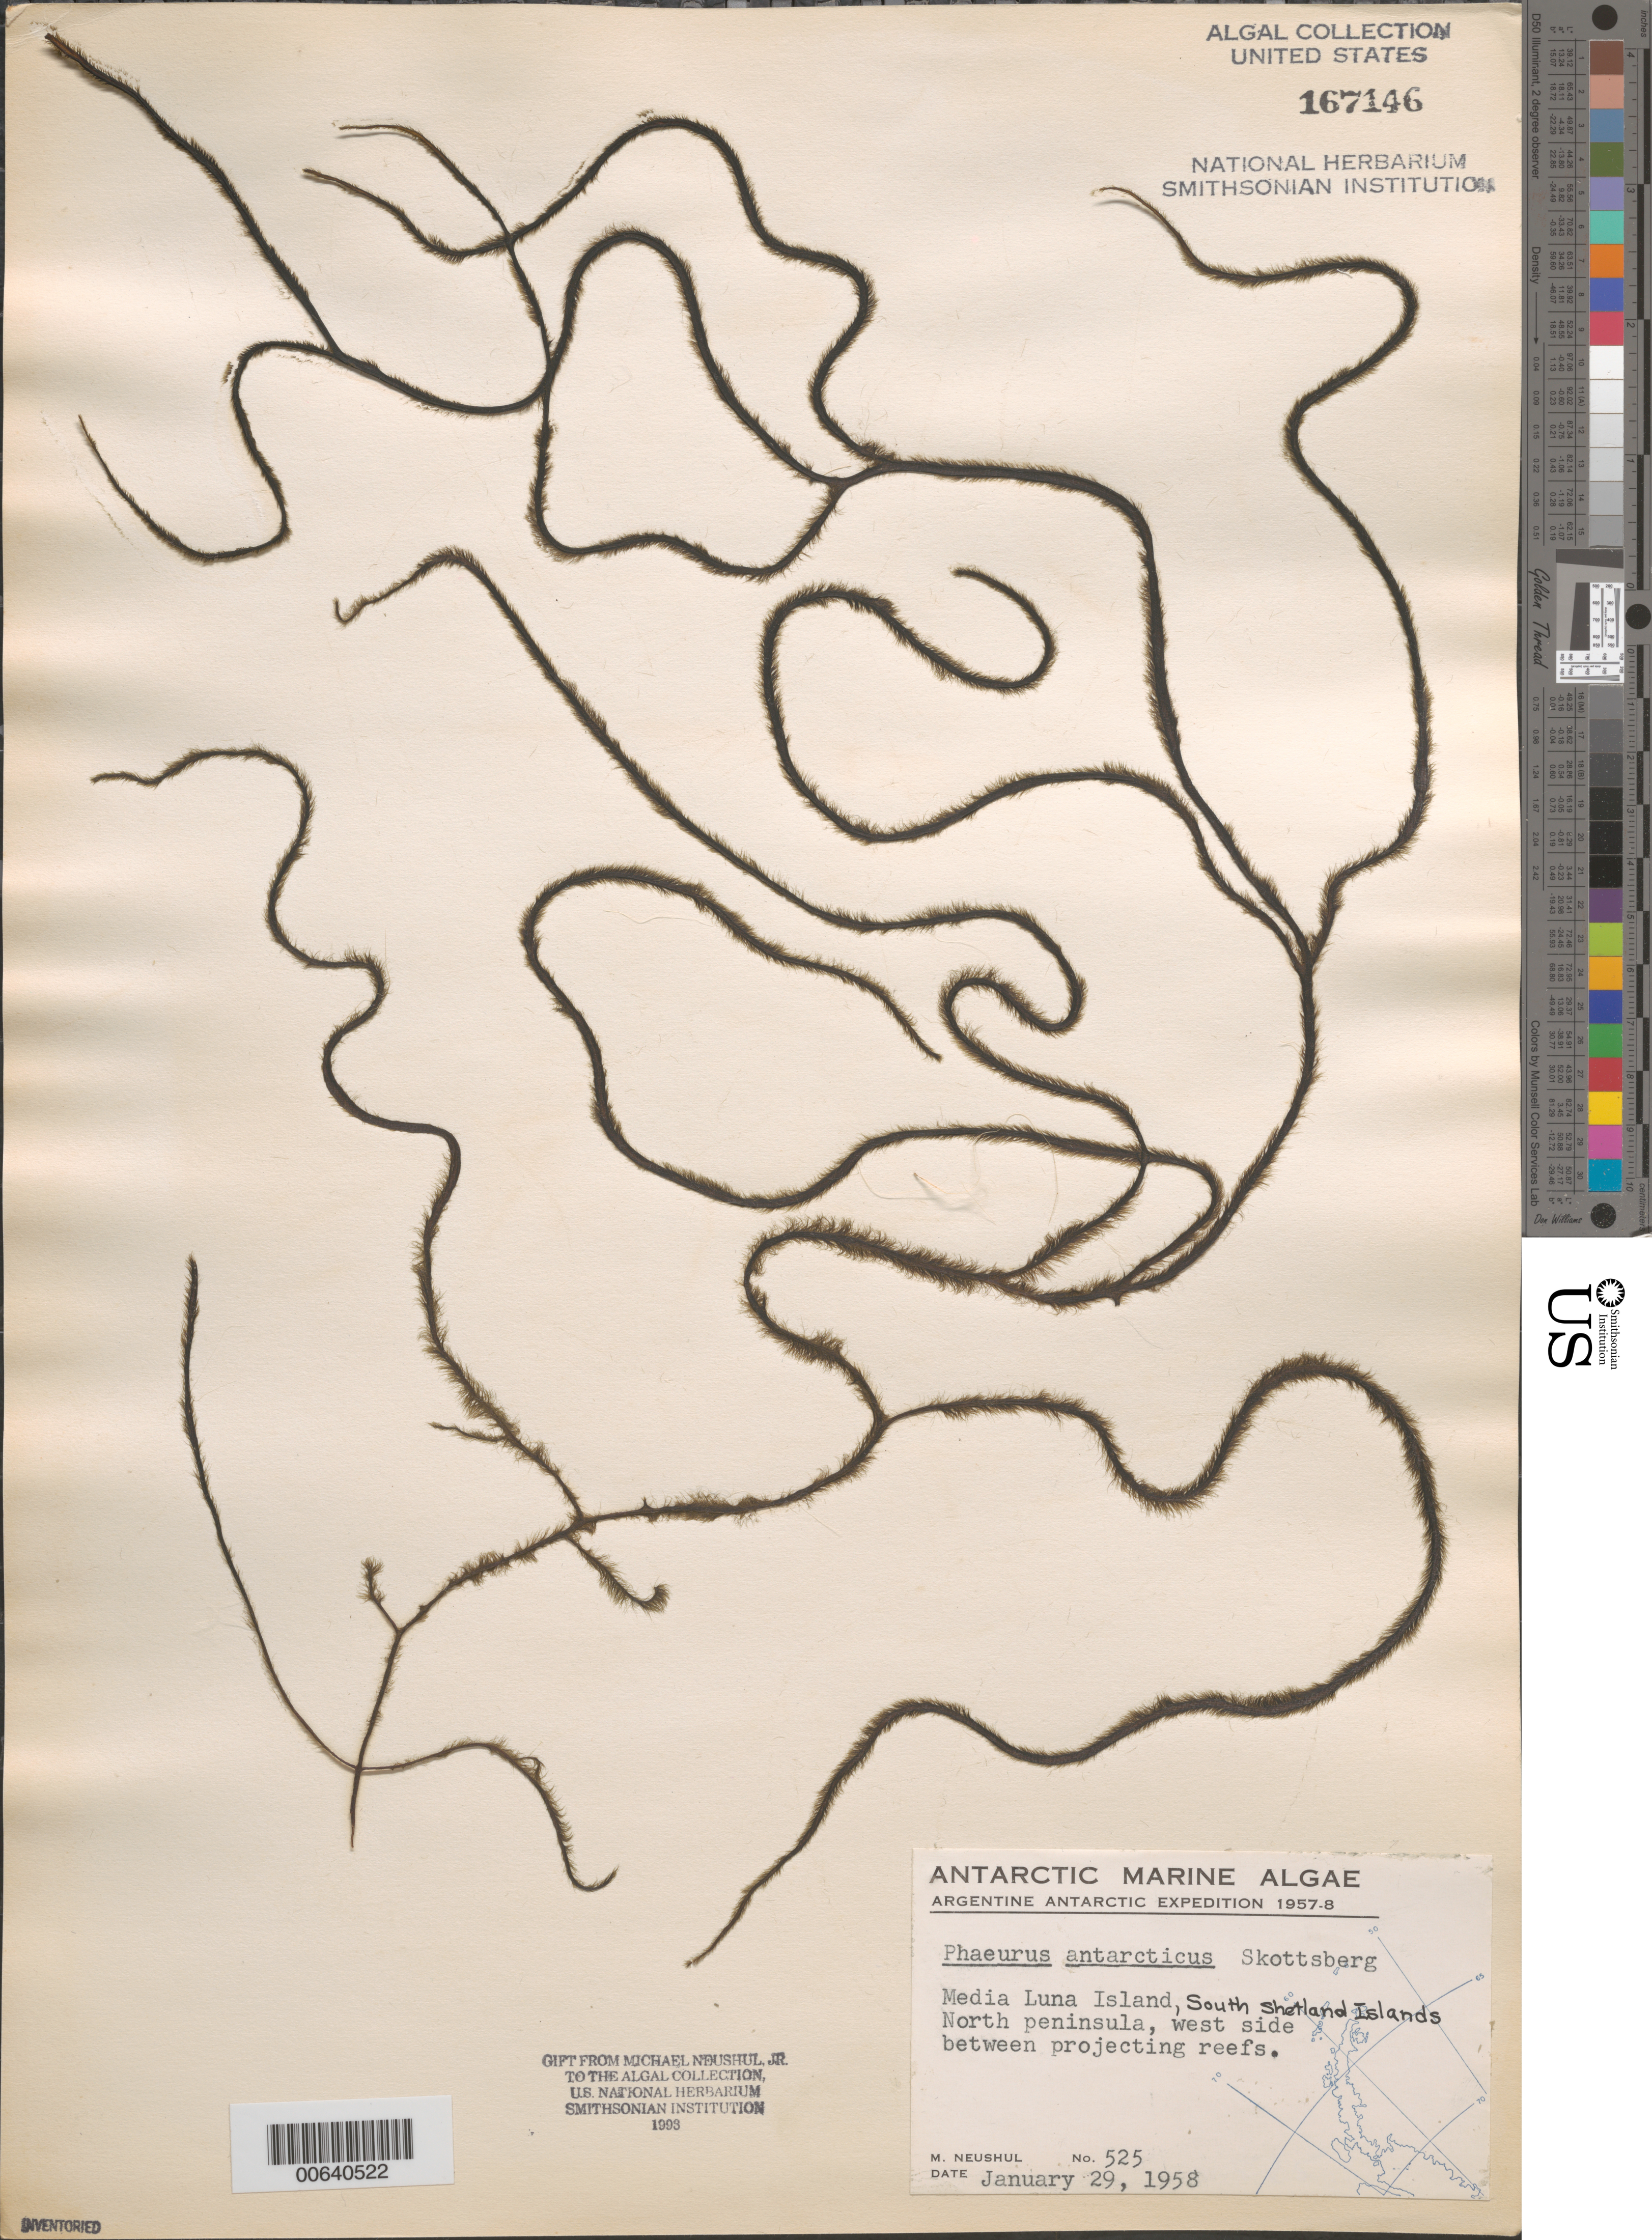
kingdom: Chromista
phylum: Ochrophyta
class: Phaeophyceae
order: Desmarestiales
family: Desmarestiaceae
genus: Phaeurus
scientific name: Phaeurus antarcticus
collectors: M. Neushul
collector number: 525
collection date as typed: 29 Jan 1958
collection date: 1958-01-29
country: Antarctica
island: Half Moon Island (Media Luna Island)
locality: North Peninsula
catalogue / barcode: US 167146